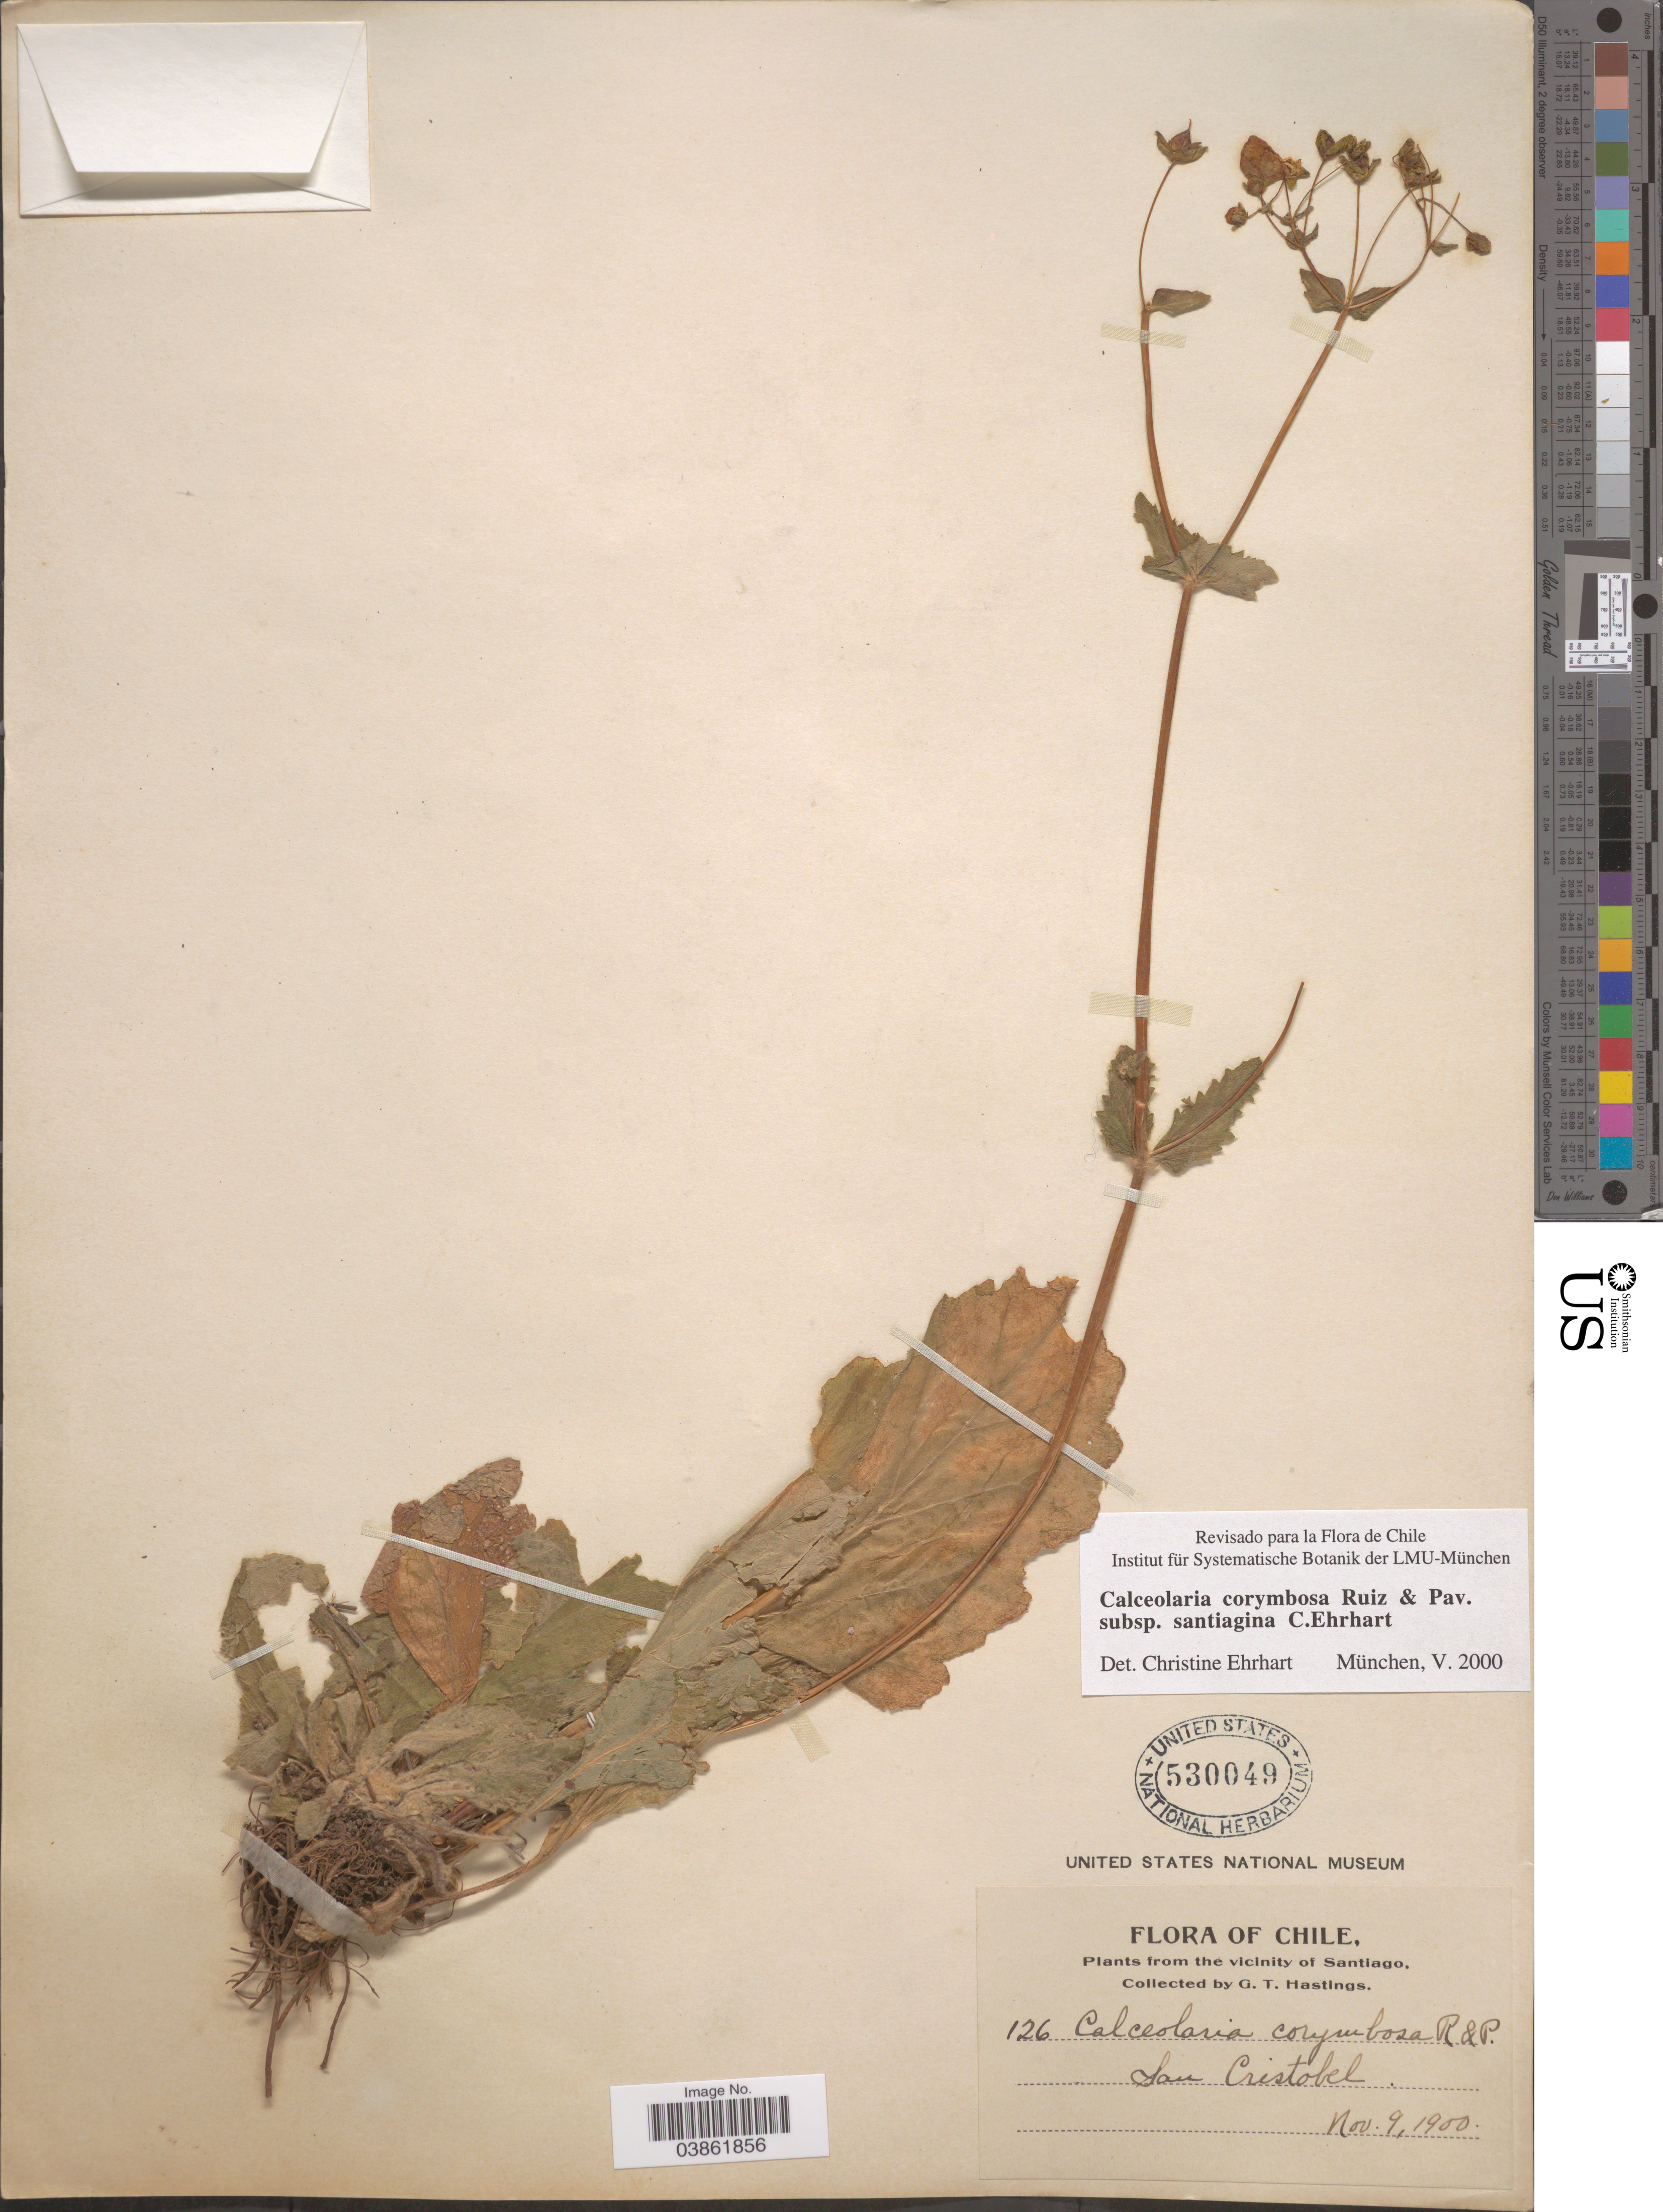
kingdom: Plantae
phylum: Tracheophyta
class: Magnoliopsida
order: Lamiales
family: Calceolariaceae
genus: Calceolaria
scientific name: Calceolaria corymbosa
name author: Ruiz & Pav.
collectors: G. Hastings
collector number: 126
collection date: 1900-11-09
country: Chile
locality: The vicinity of Santiago. San Cristobal.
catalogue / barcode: US 530049